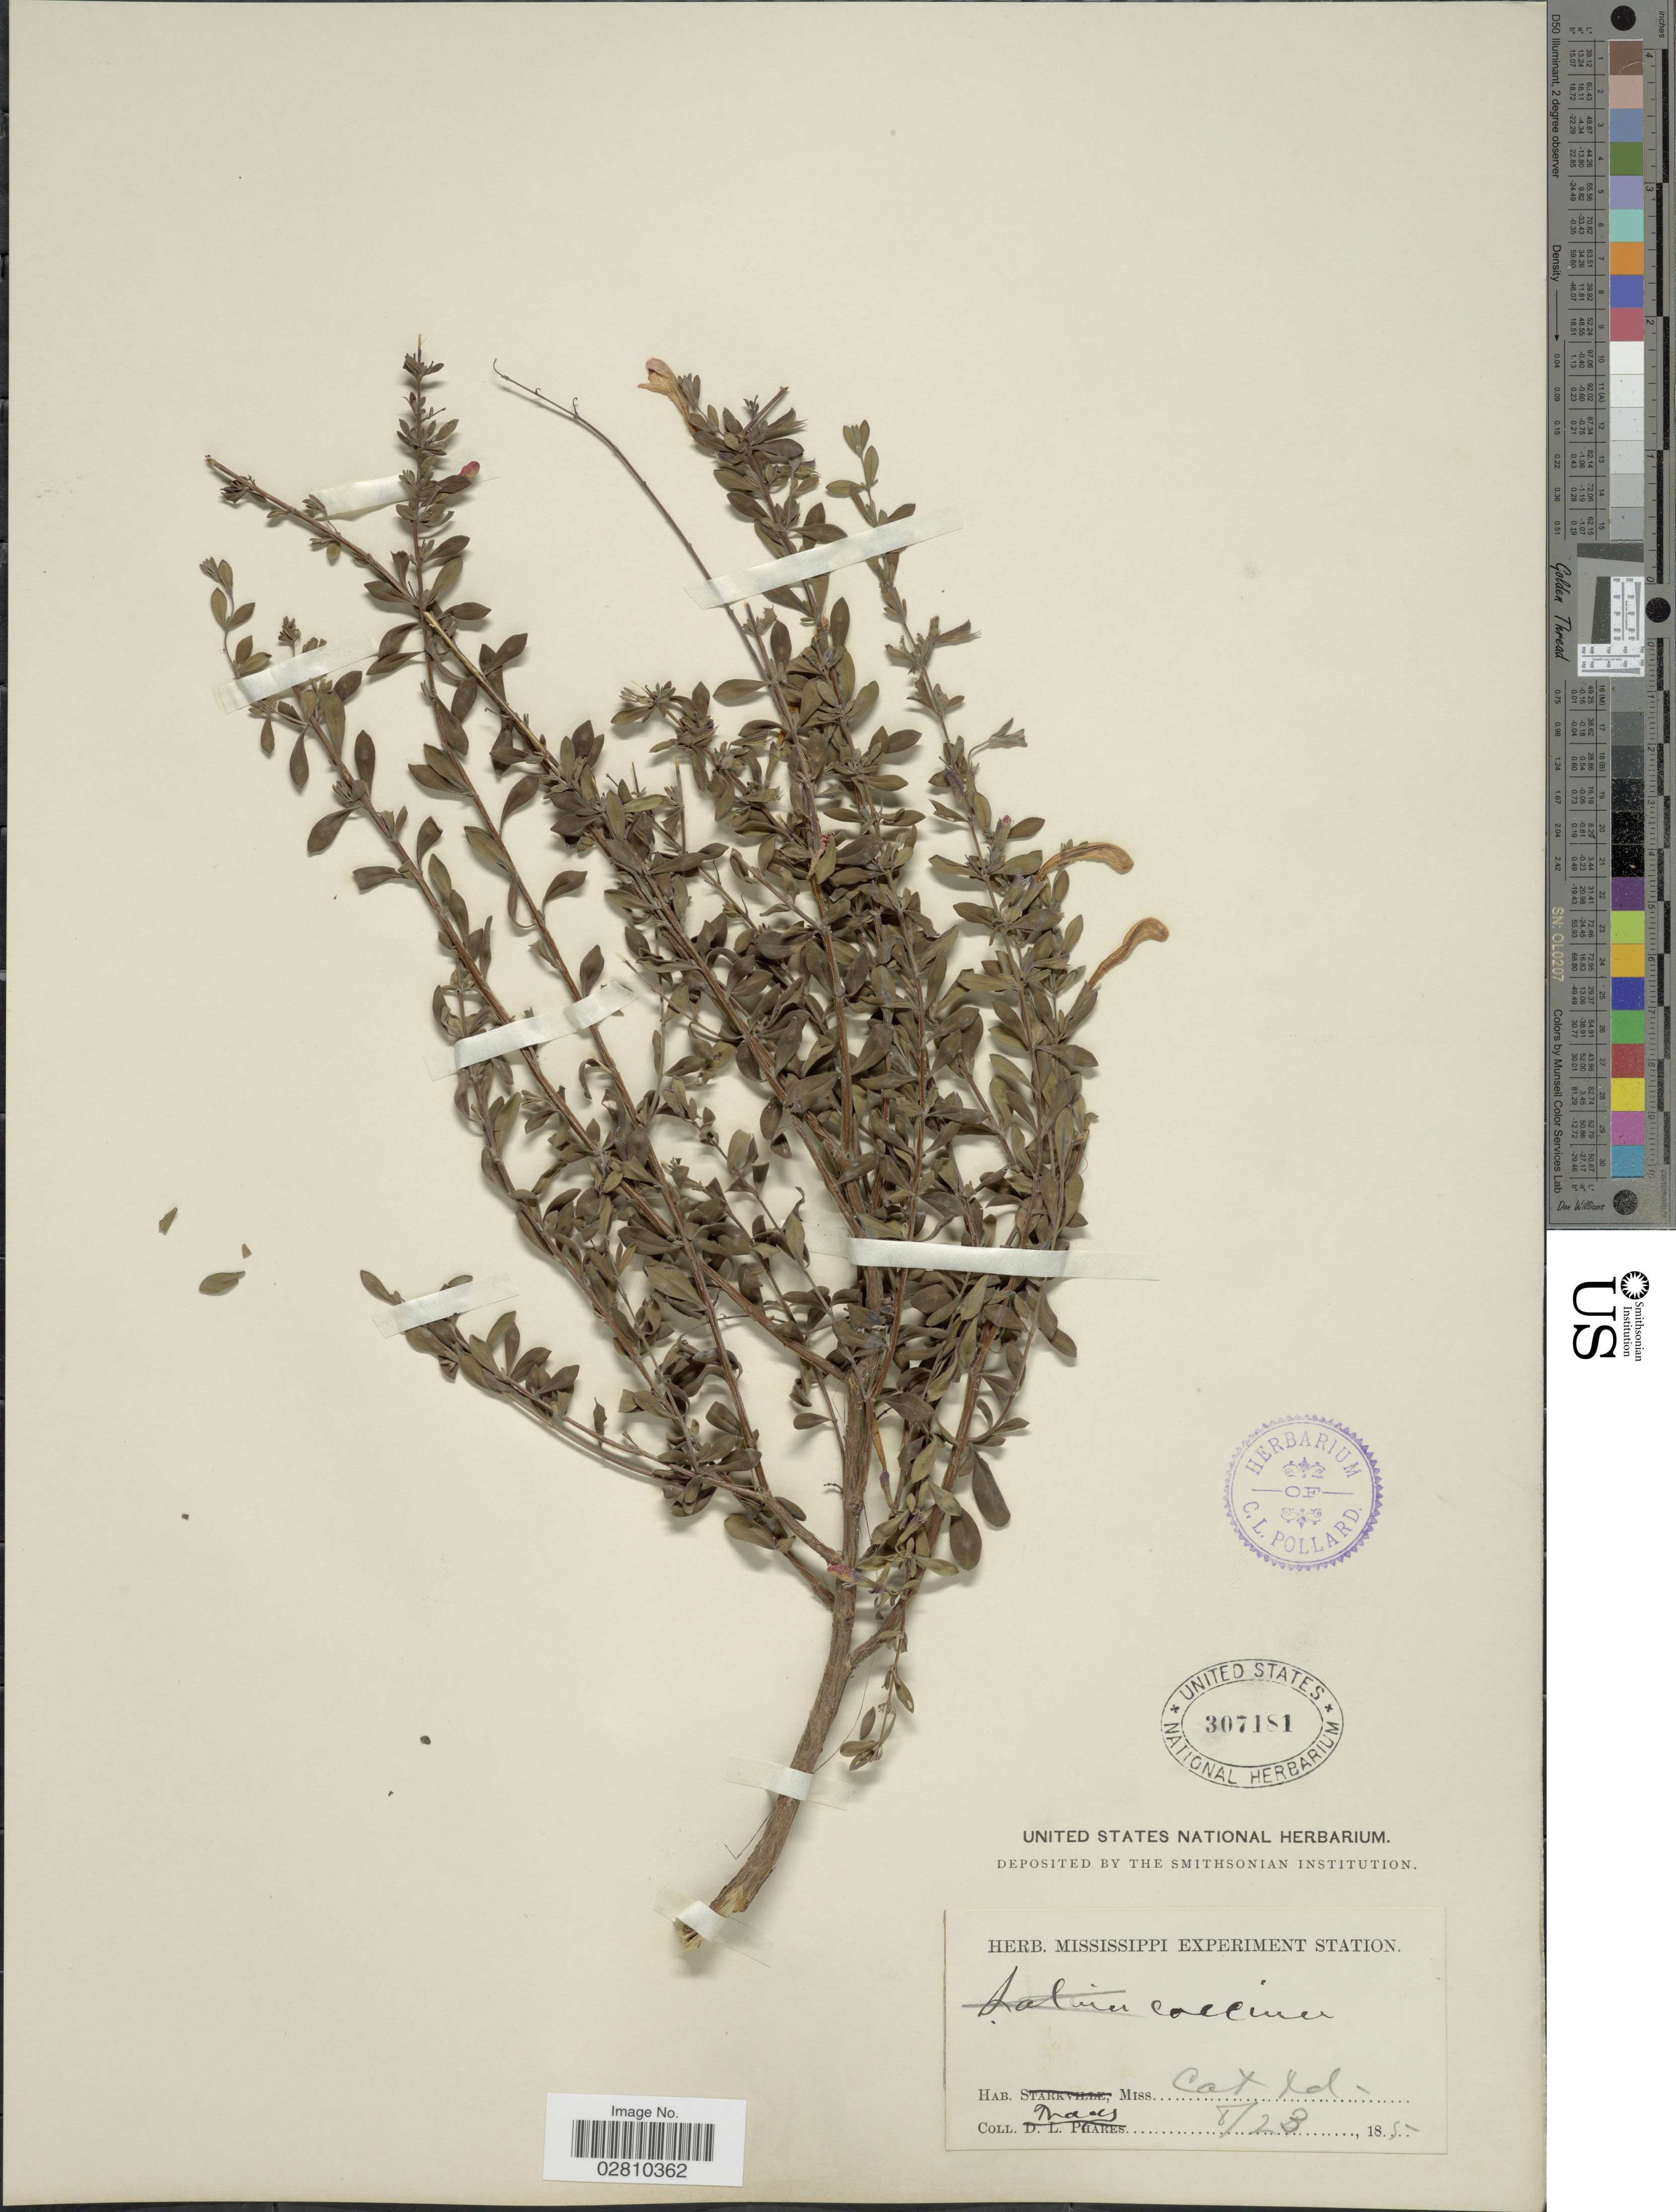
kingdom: Plantae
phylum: Tracheophyta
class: Magnoliopsida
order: Lamiales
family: Lamiaceae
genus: Clinopodium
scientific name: Clinopodium coccineum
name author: (Nutt. ex Hook.) Kuntze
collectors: -. Tracy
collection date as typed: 8/23,185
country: United States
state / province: Mississippi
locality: Miss, Cat Id.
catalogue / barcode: US 307181